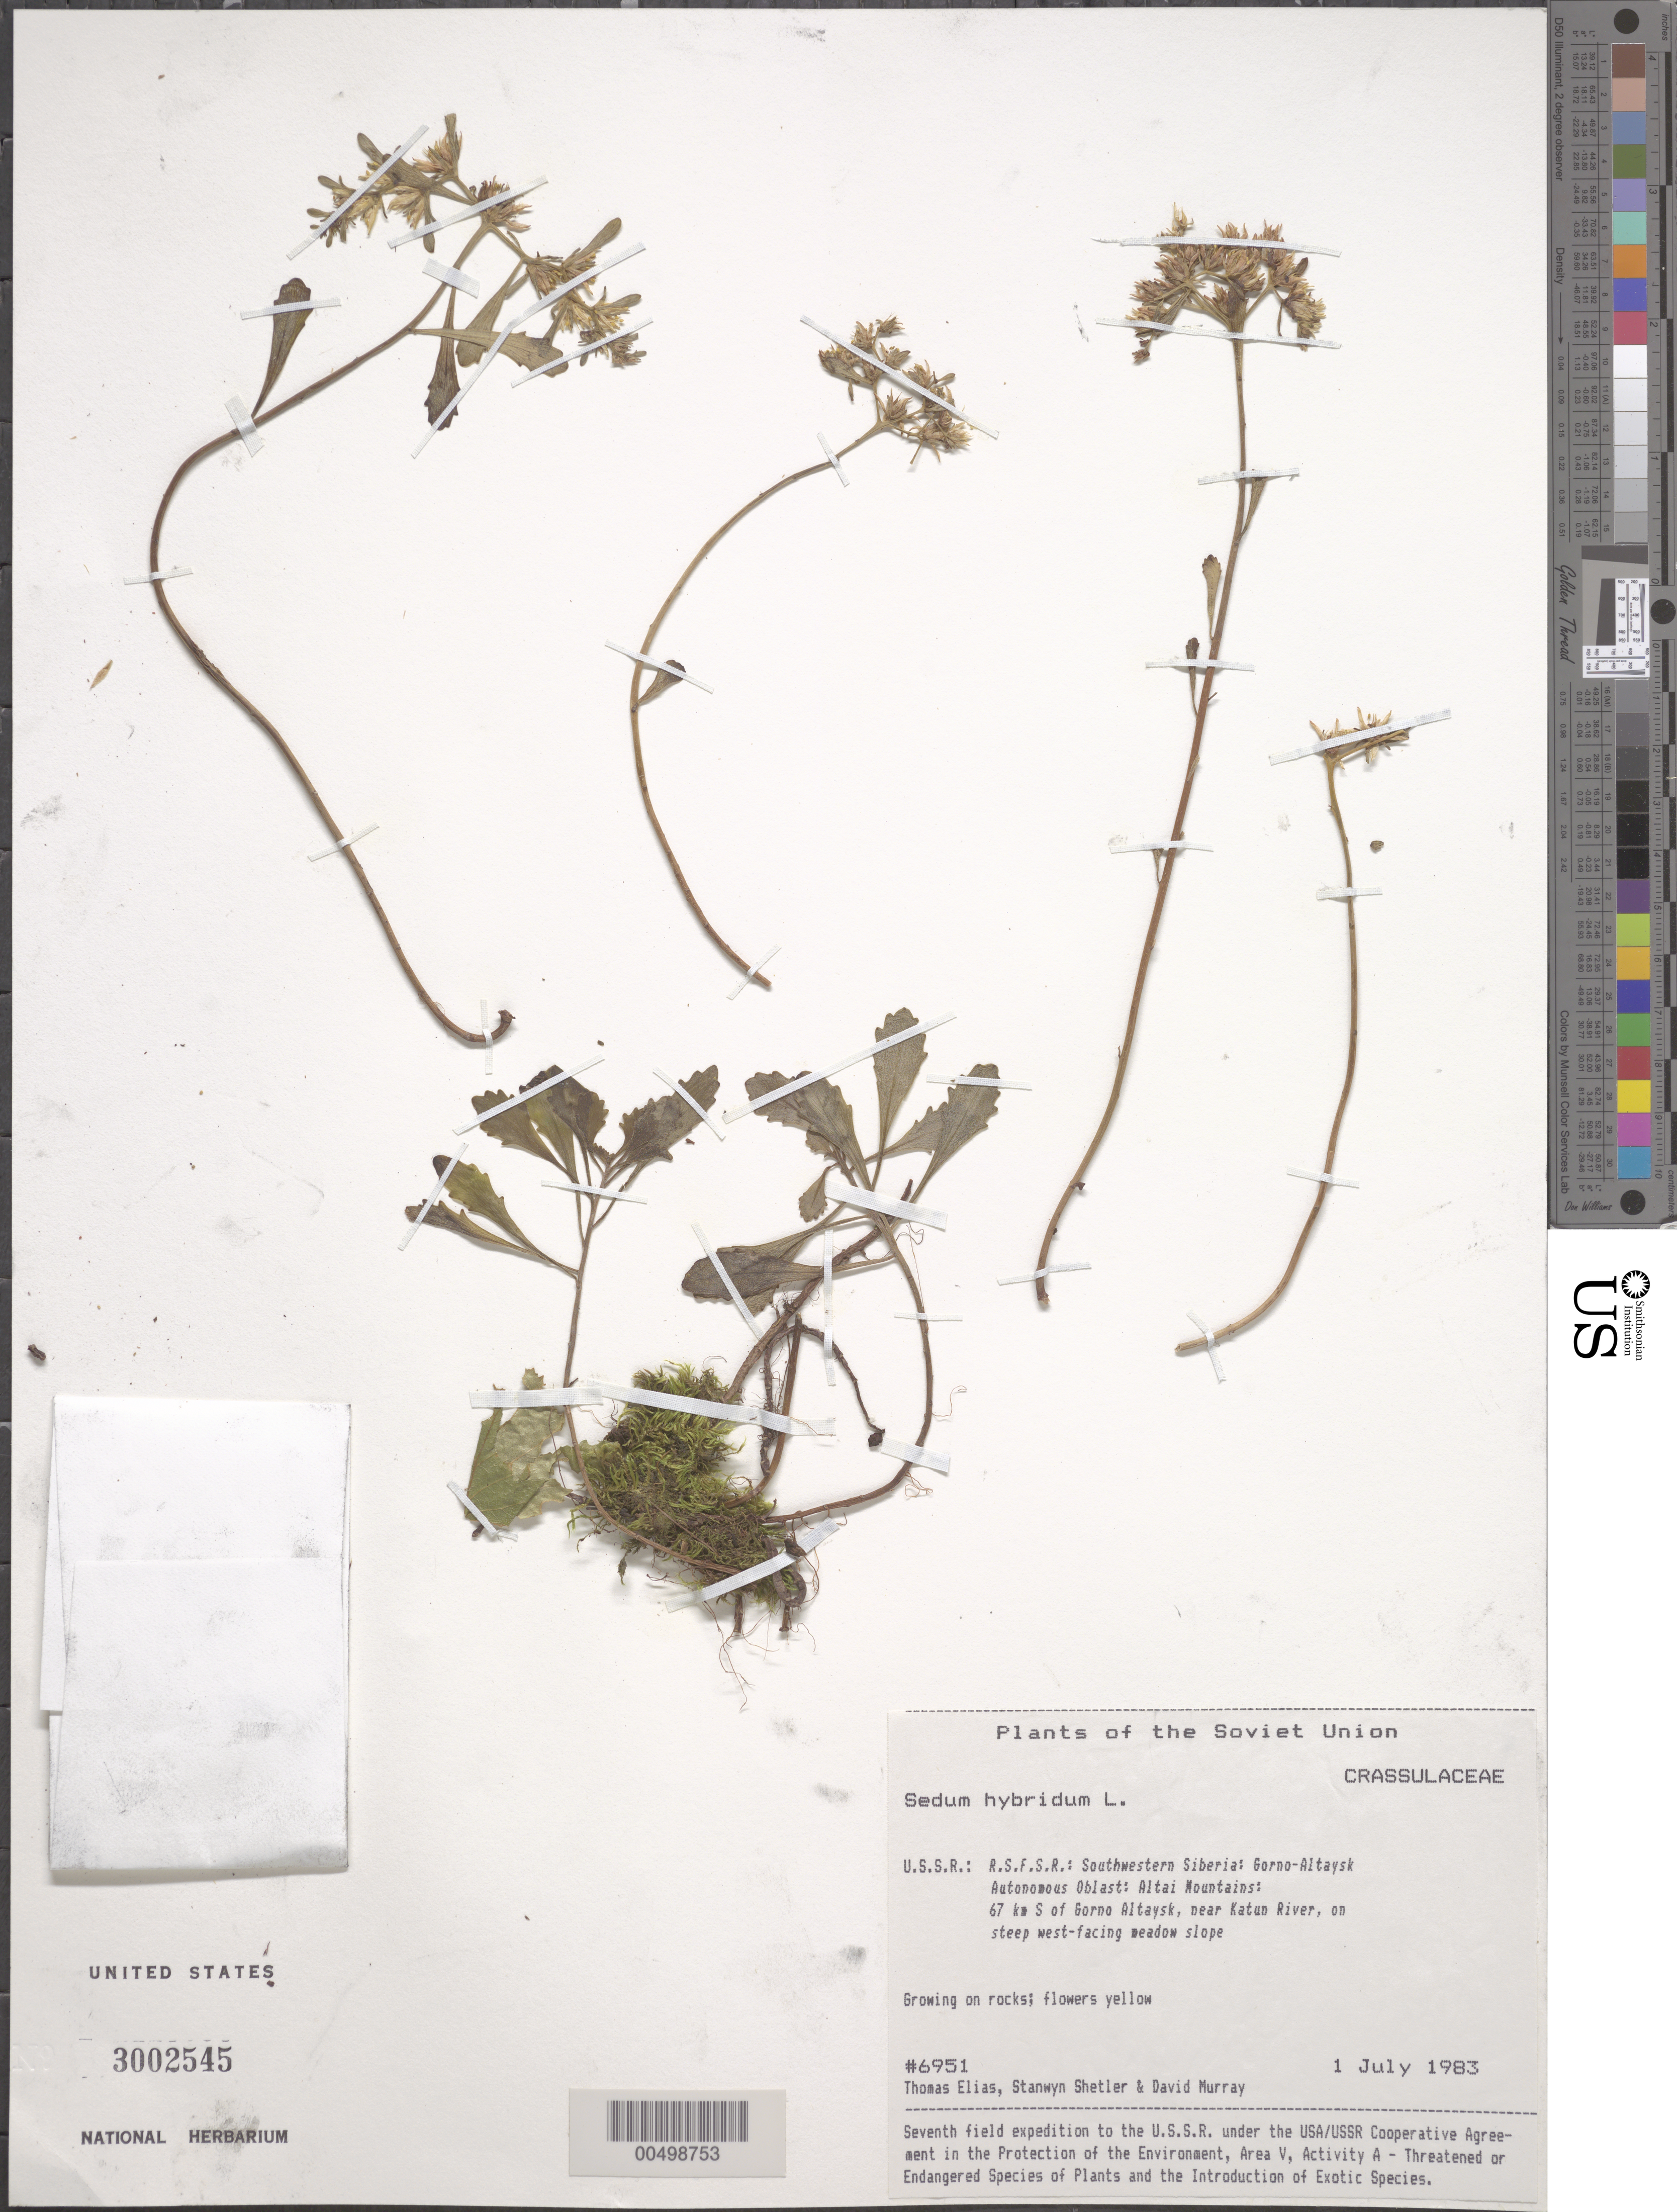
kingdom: Plantae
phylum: Tracheophyta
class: Magnoliopsida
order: Saxifragales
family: Crassulaceae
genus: Phedimus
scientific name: Phedimus hybridus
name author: (L.) 't Hart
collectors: T. Elias, S. Shetler & D. F. Murray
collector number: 6951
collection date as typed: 01 Jul 1983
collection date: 1983-07-01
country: Russian Federation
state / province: Altai Republic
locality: Altai Mountains, 67 km S of Gorno-Altaysk, near Katun River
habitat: growing on rocks, on steep west-facing meadow slope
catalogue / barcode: US 3002545